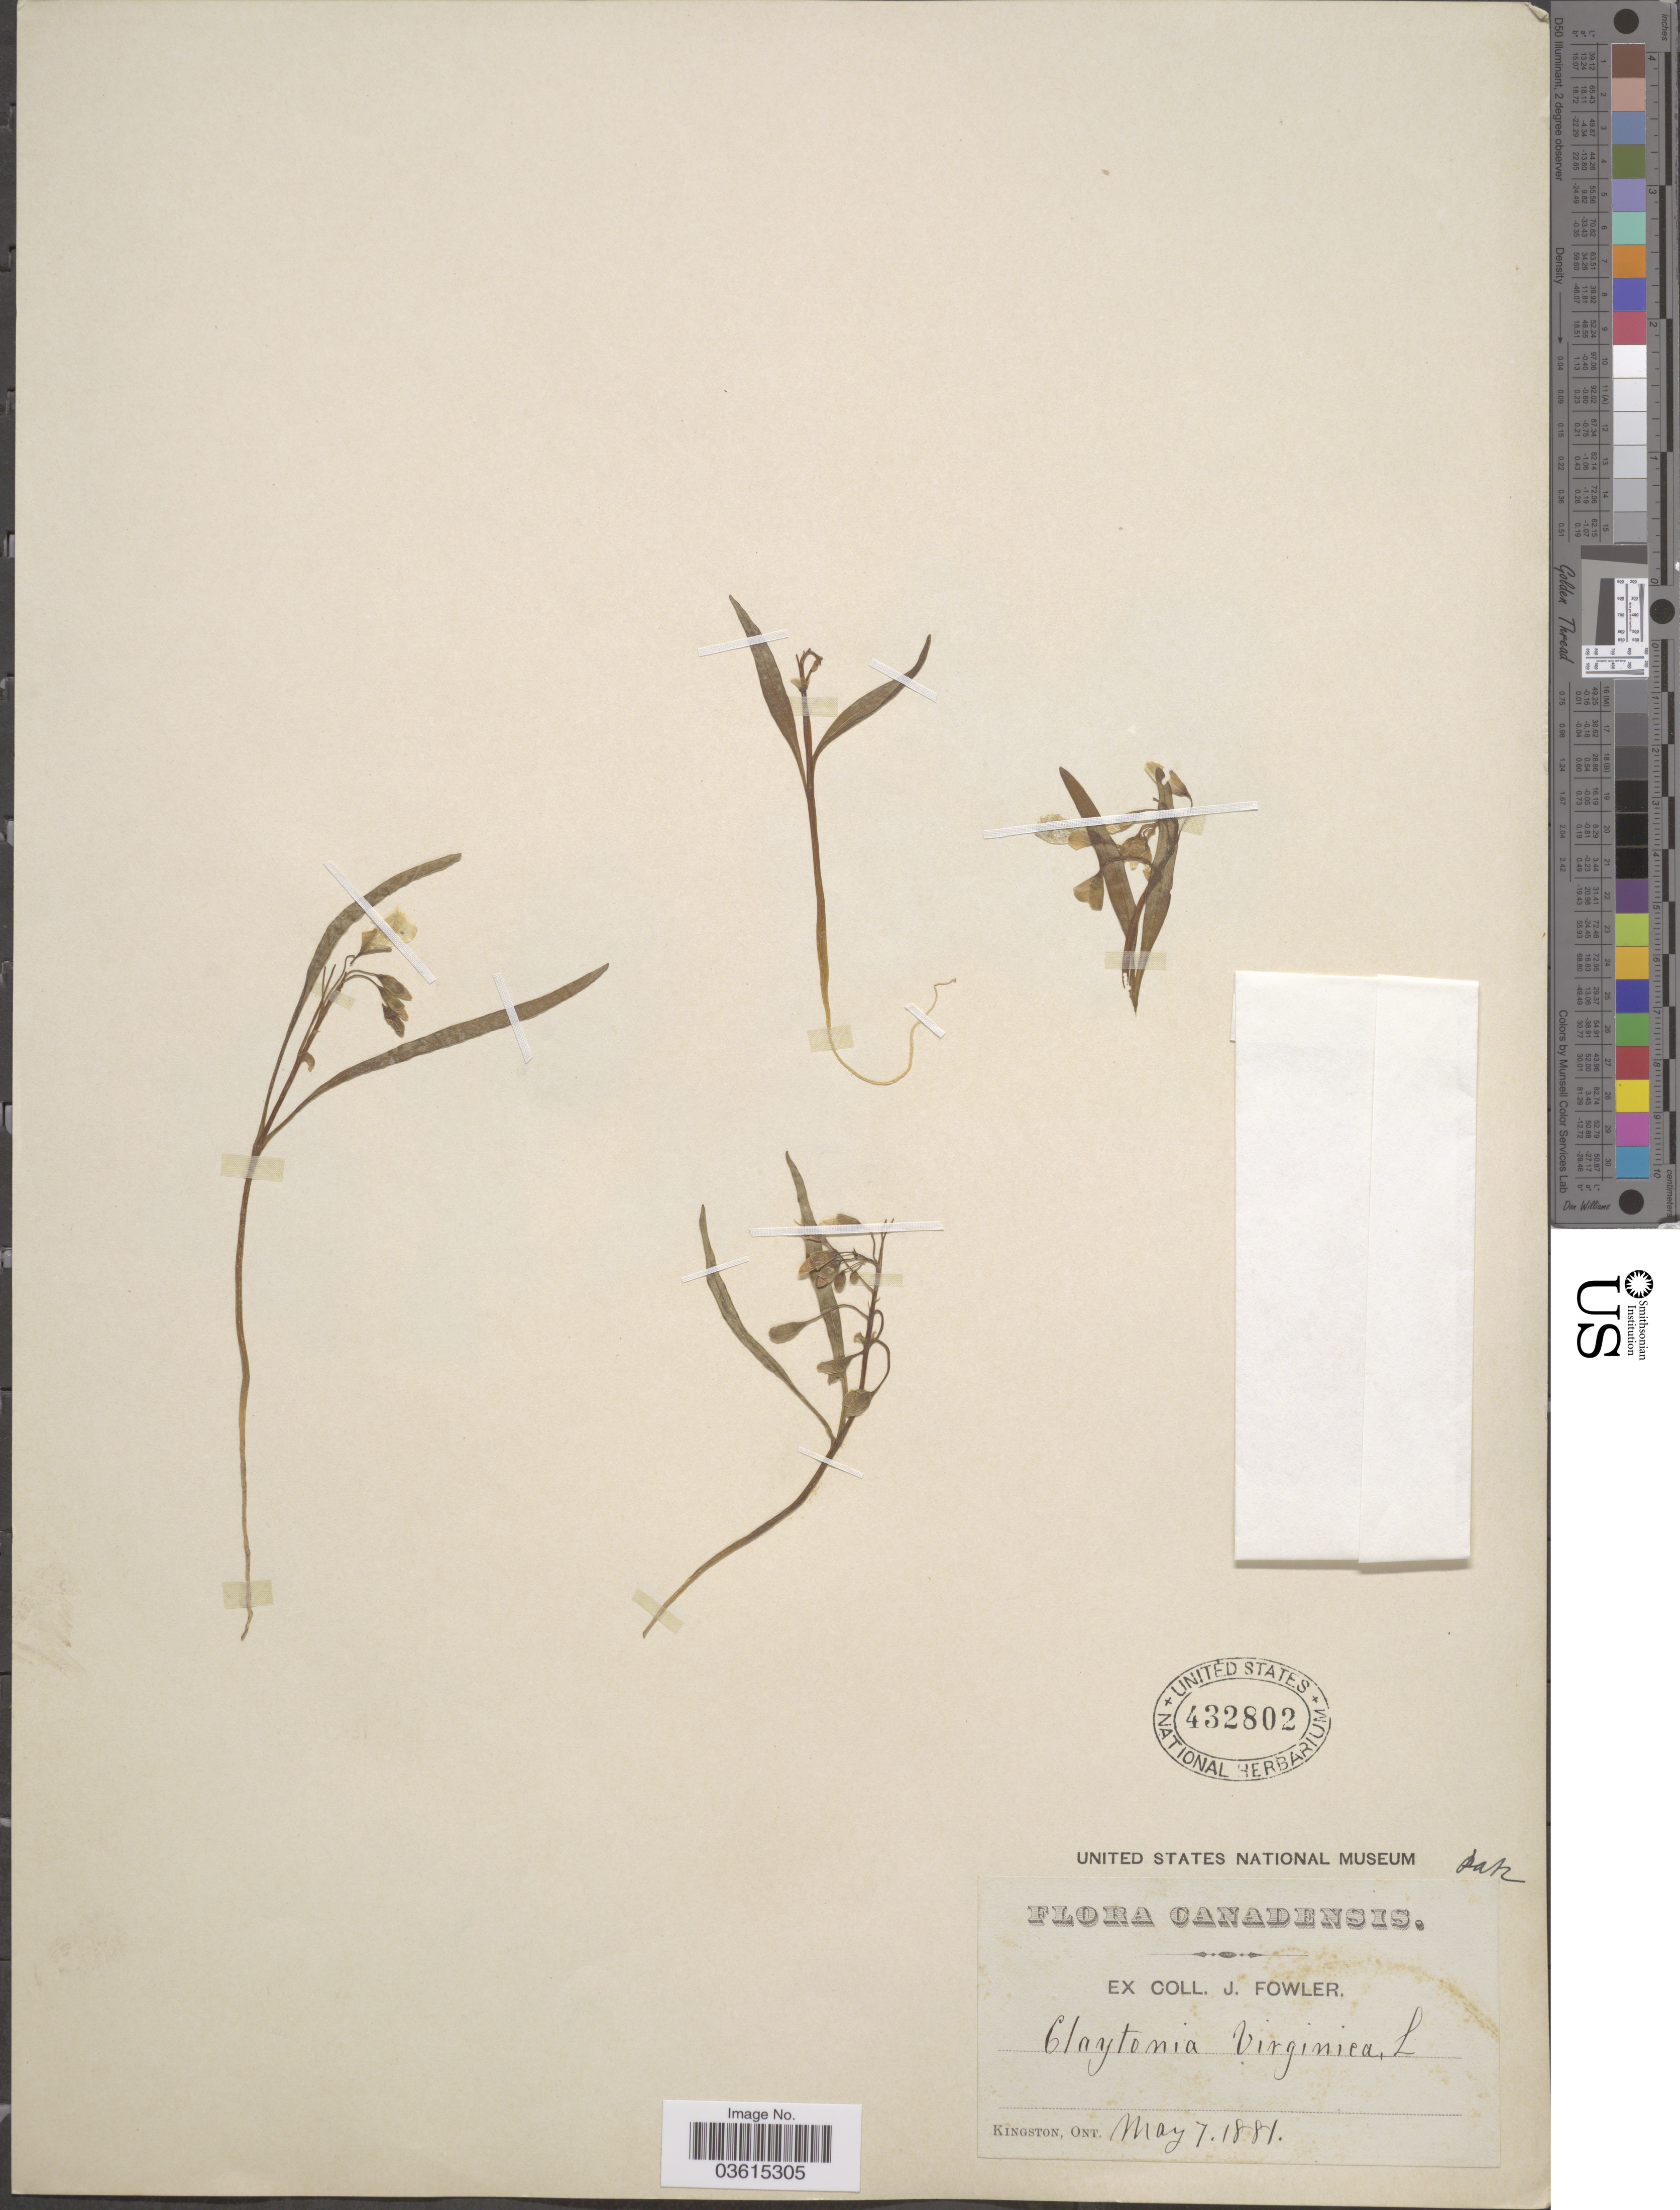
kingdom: Plantae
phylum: Tracheophyta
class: Magnoliopsida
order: Caryophyllales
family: Montiaceae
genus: Claytonia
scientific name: Claytonia virginica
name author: L.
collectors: J. Fowler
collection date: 1881-05-07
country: Canada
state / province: Ontario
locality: Kingston.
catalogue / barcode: US 432802